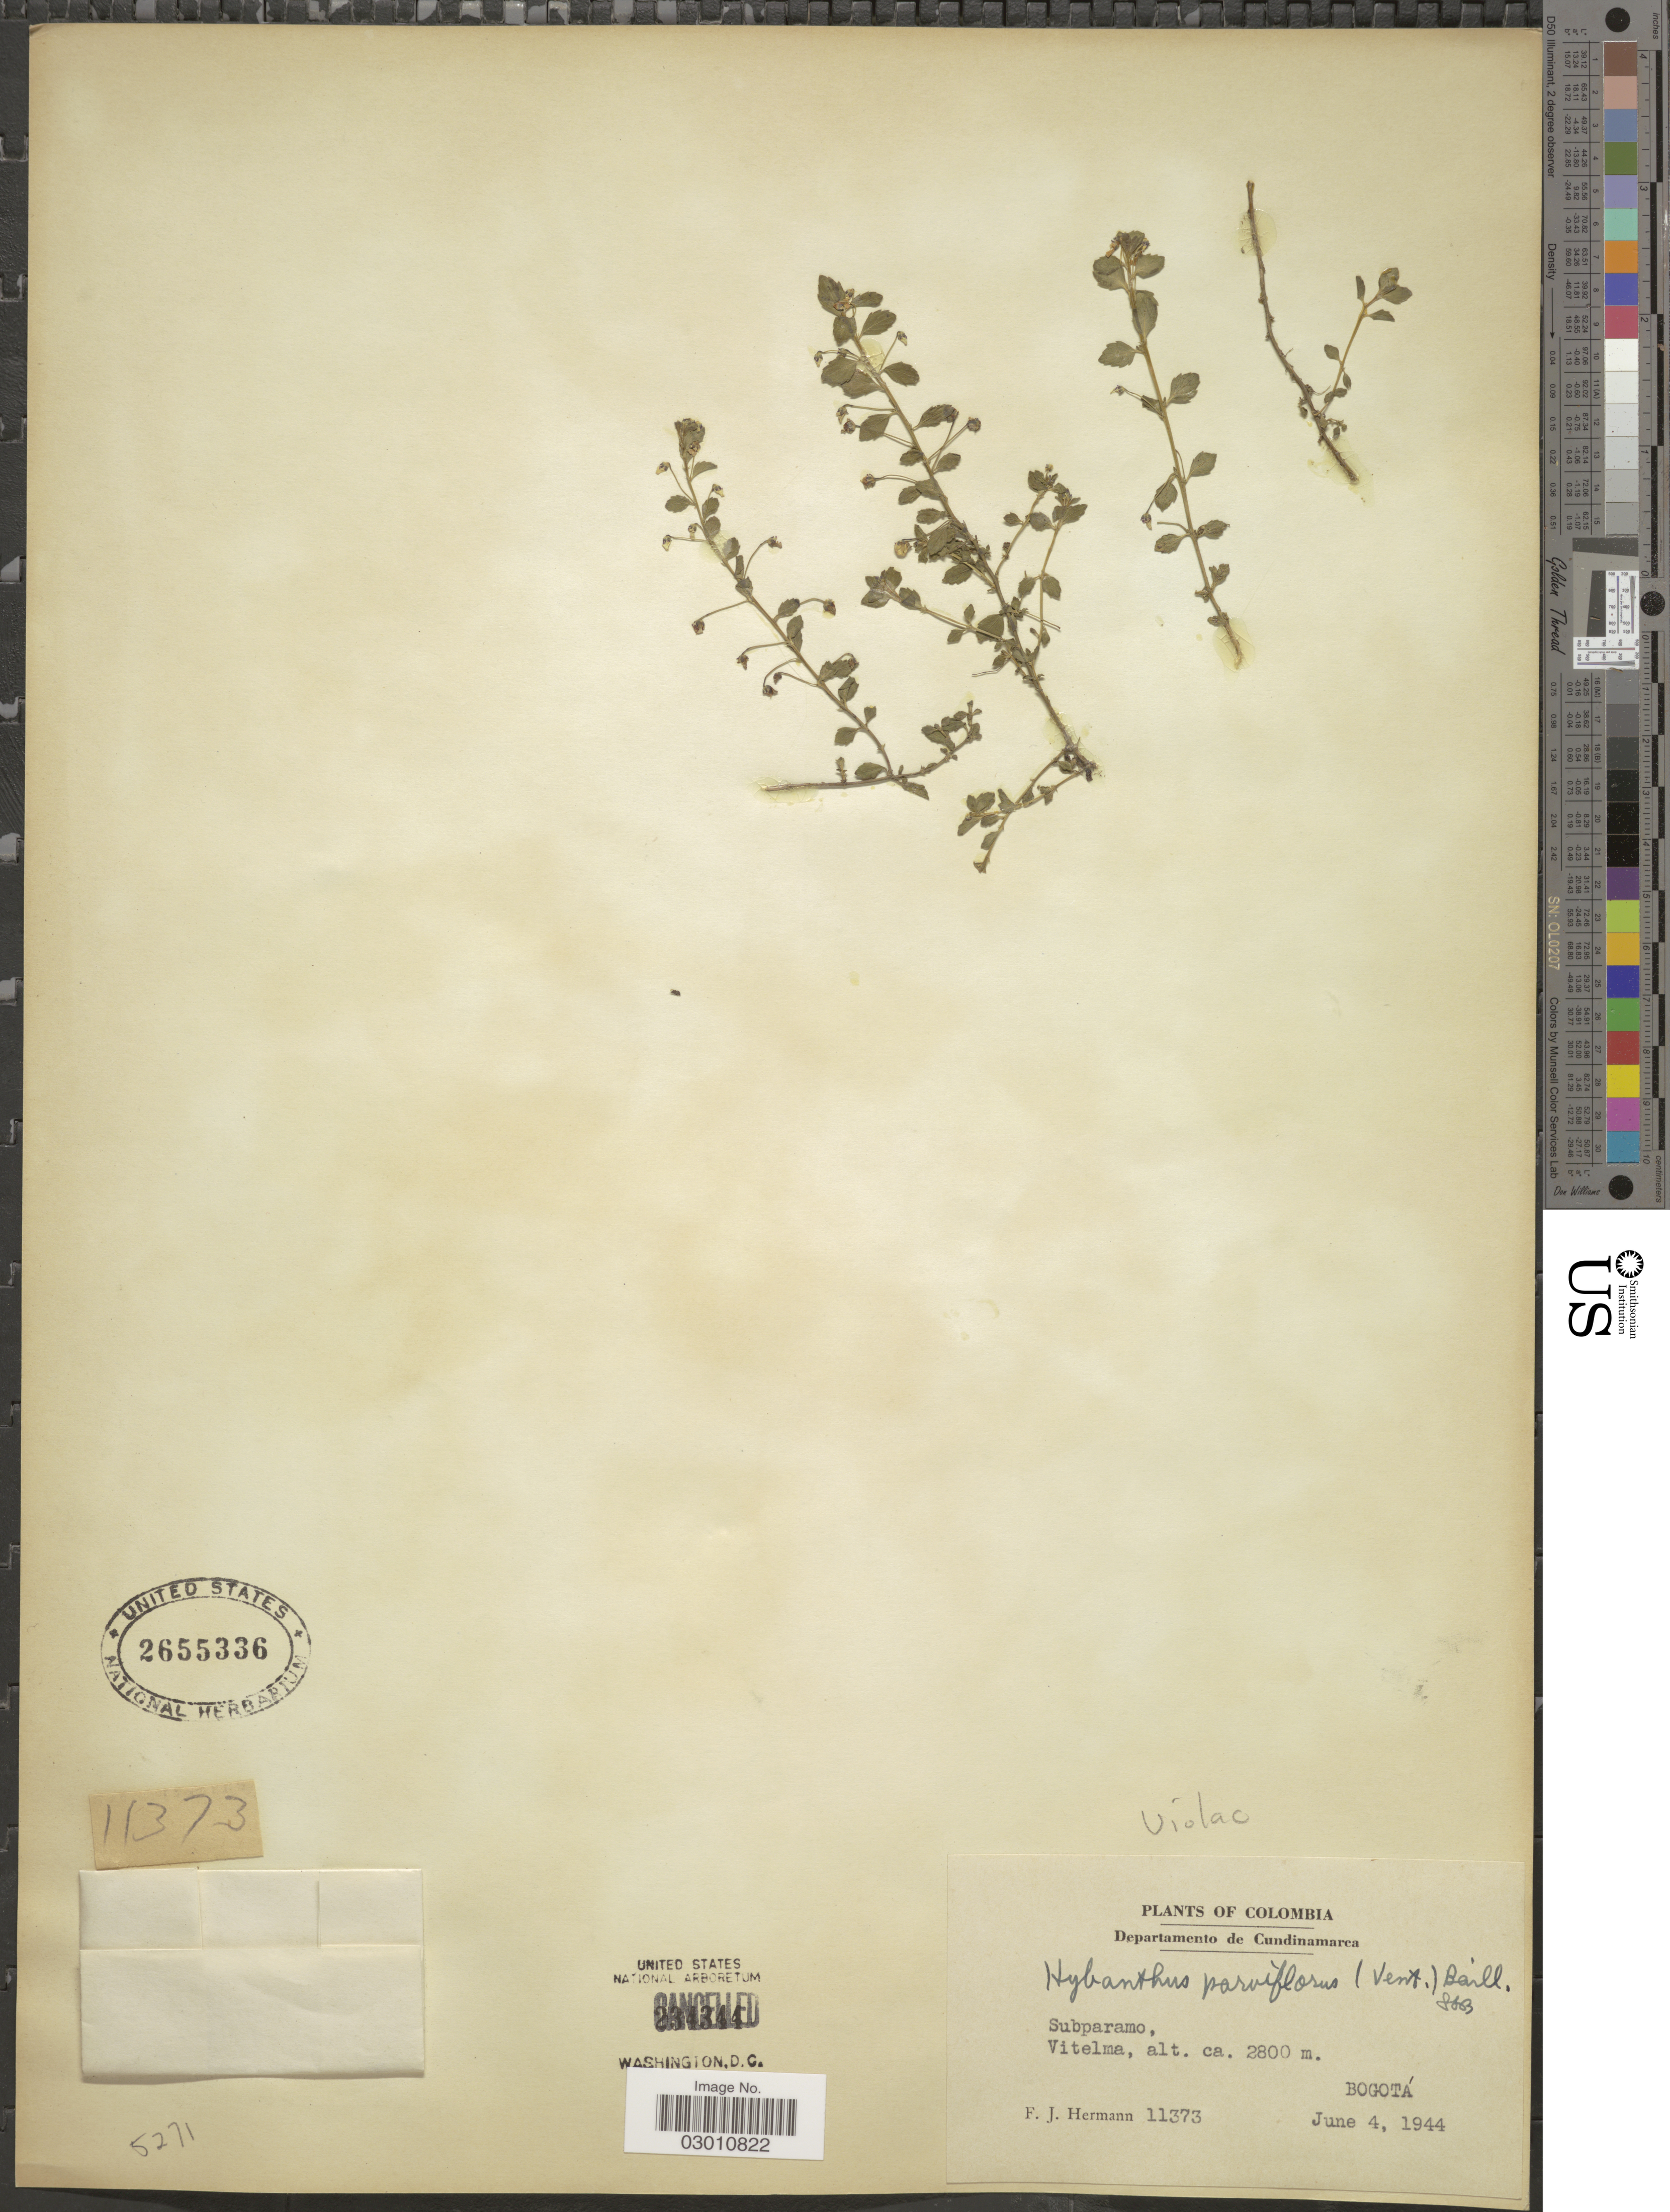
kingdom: Plantae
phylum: Tracheophyta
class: Magnoliopsida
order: Malpighiales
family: Violaceae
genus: Pombalia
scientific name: Pombalia parviflora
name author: (L. f.) Paula-Souza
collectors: F. J. Hermann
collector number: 11373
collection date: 1944-06-04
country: Colombia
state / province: Cundinamarca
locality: Departamento de Cundinamarca. Subparamo, Vitelma. Bogotá.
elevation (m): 2800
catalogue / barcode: US 2655336